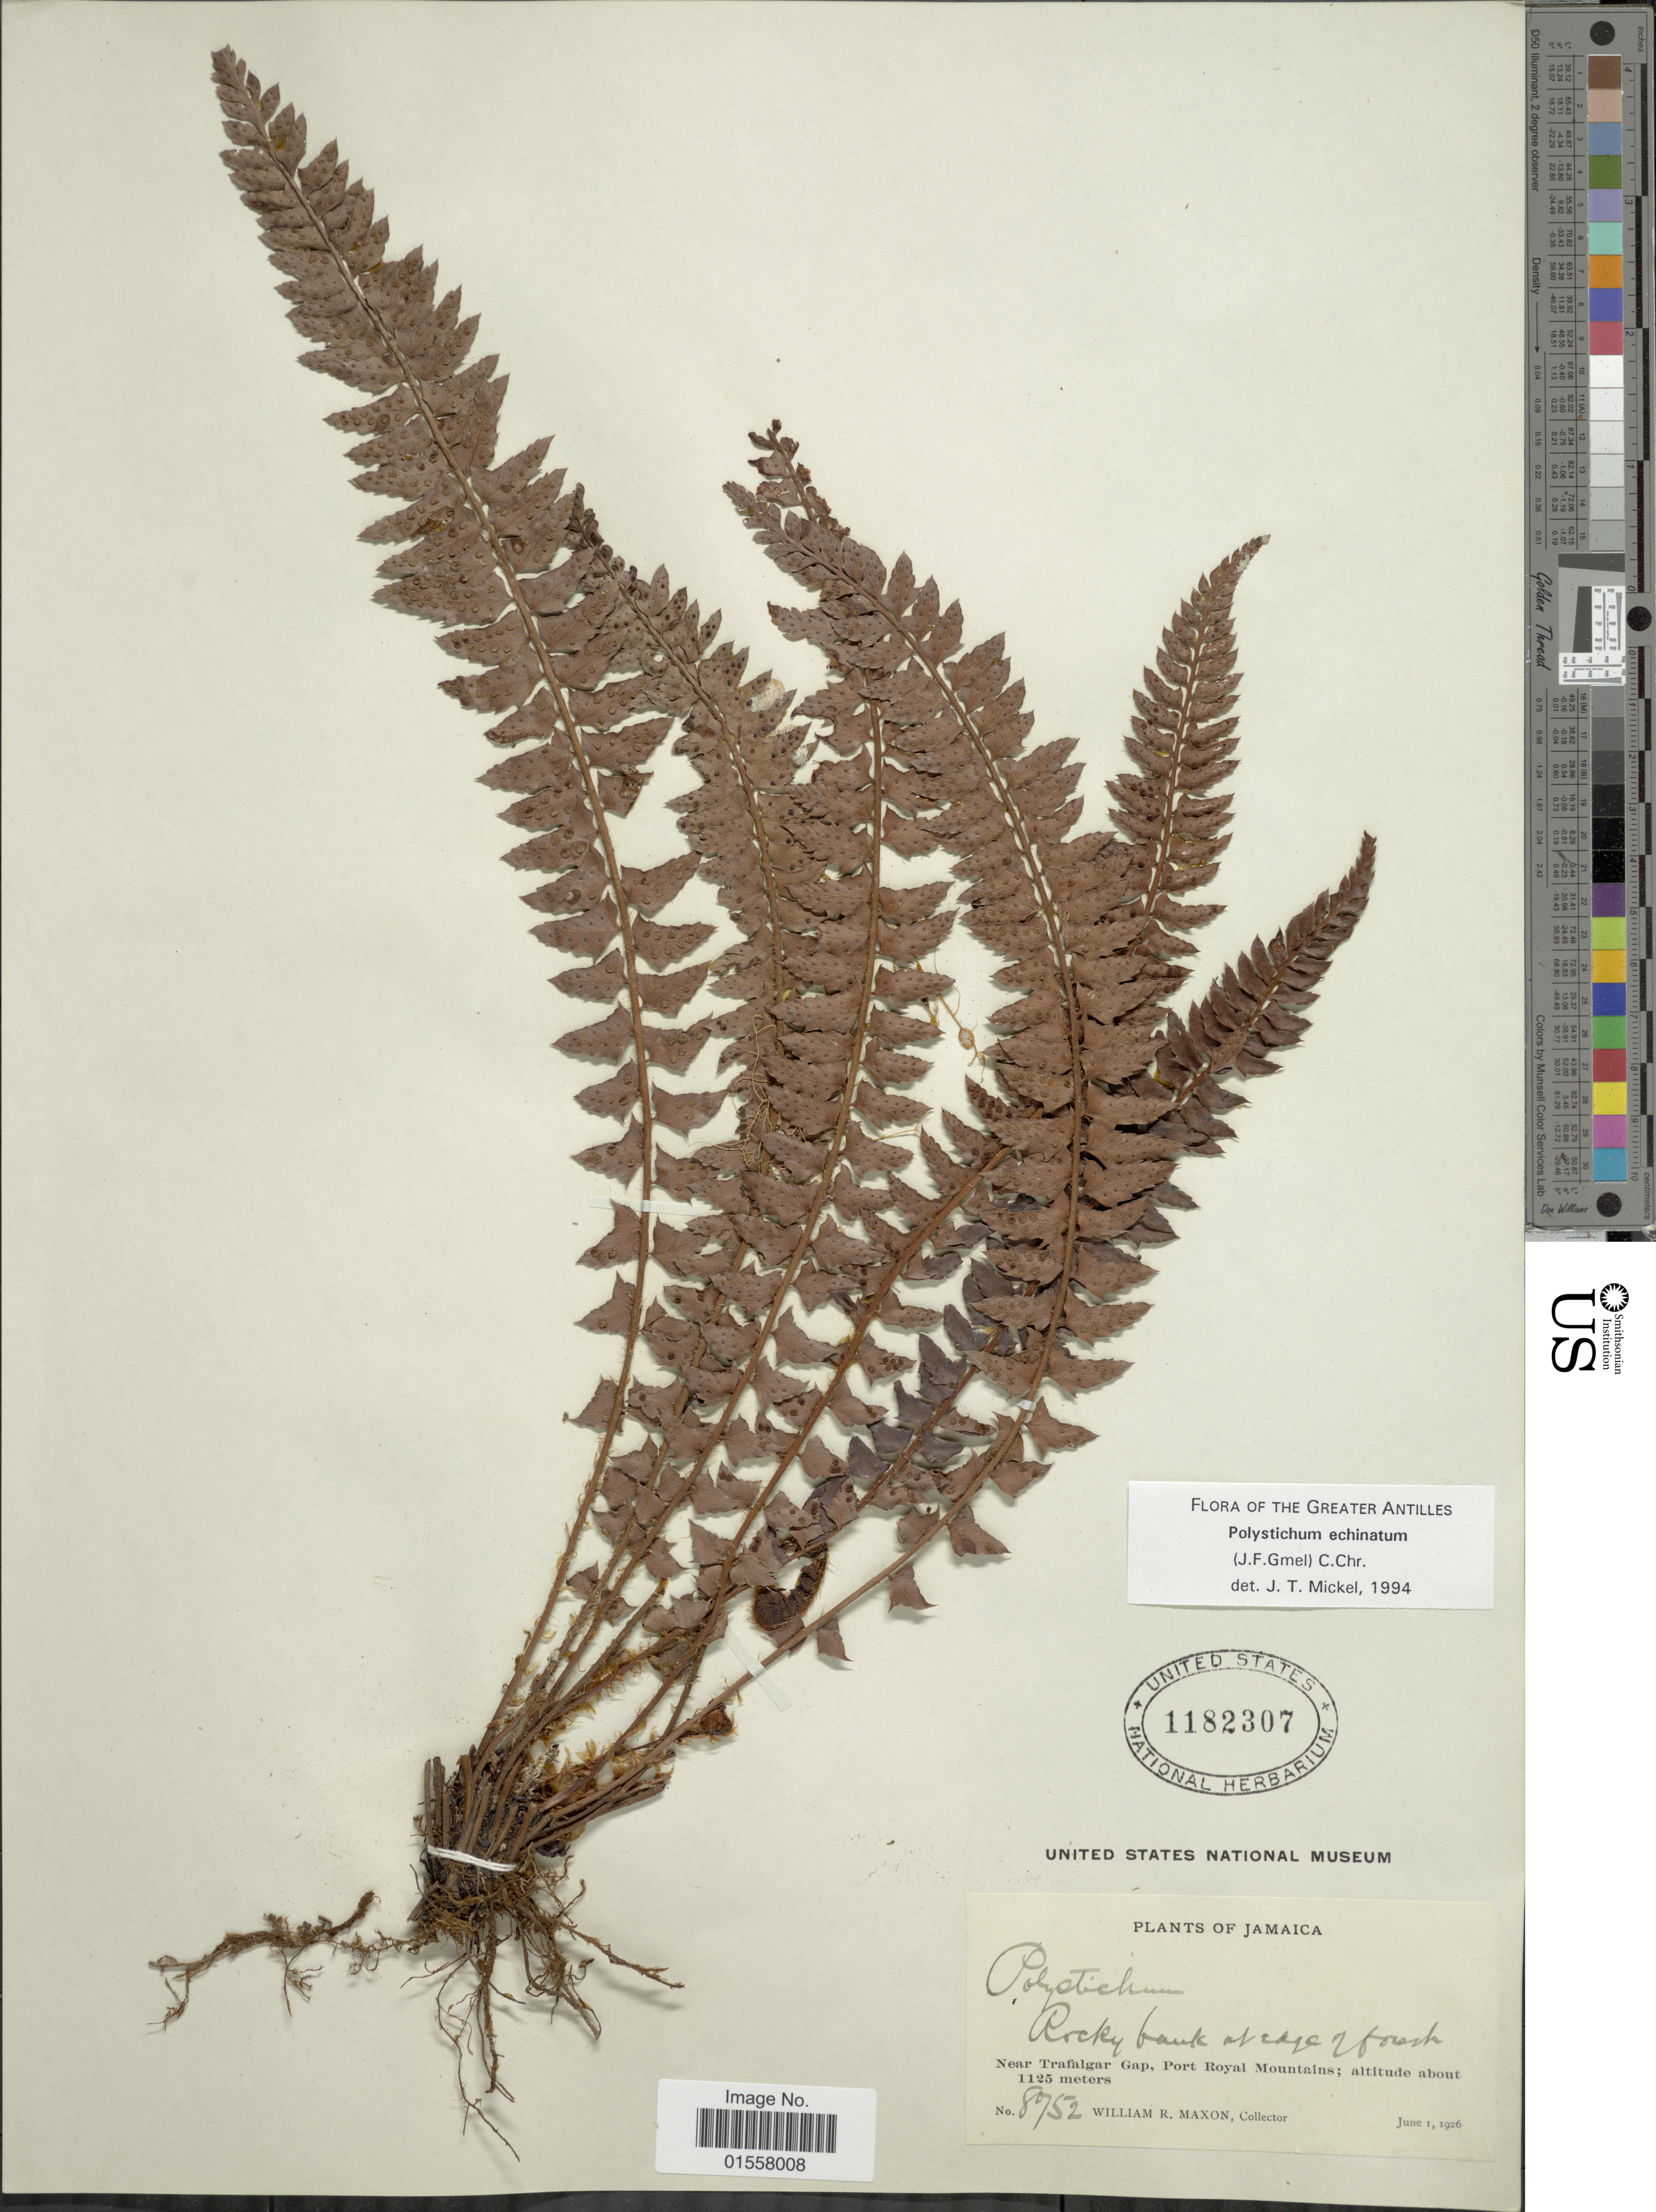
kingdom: Plantae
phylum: Tracheophyta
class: Polypodiopsida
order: Polypodiales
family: Dryopteridaceae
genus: Polystichum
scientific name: Polystichum echinatum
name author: (J.F. Gmel.) C. Chr.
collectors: W. R. Maxon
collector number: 8752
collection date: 1926-06-01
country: Jamaica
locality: Near Trafalgar Gap, Port Royal Mountains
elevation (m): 1125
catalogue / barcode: US 1182307